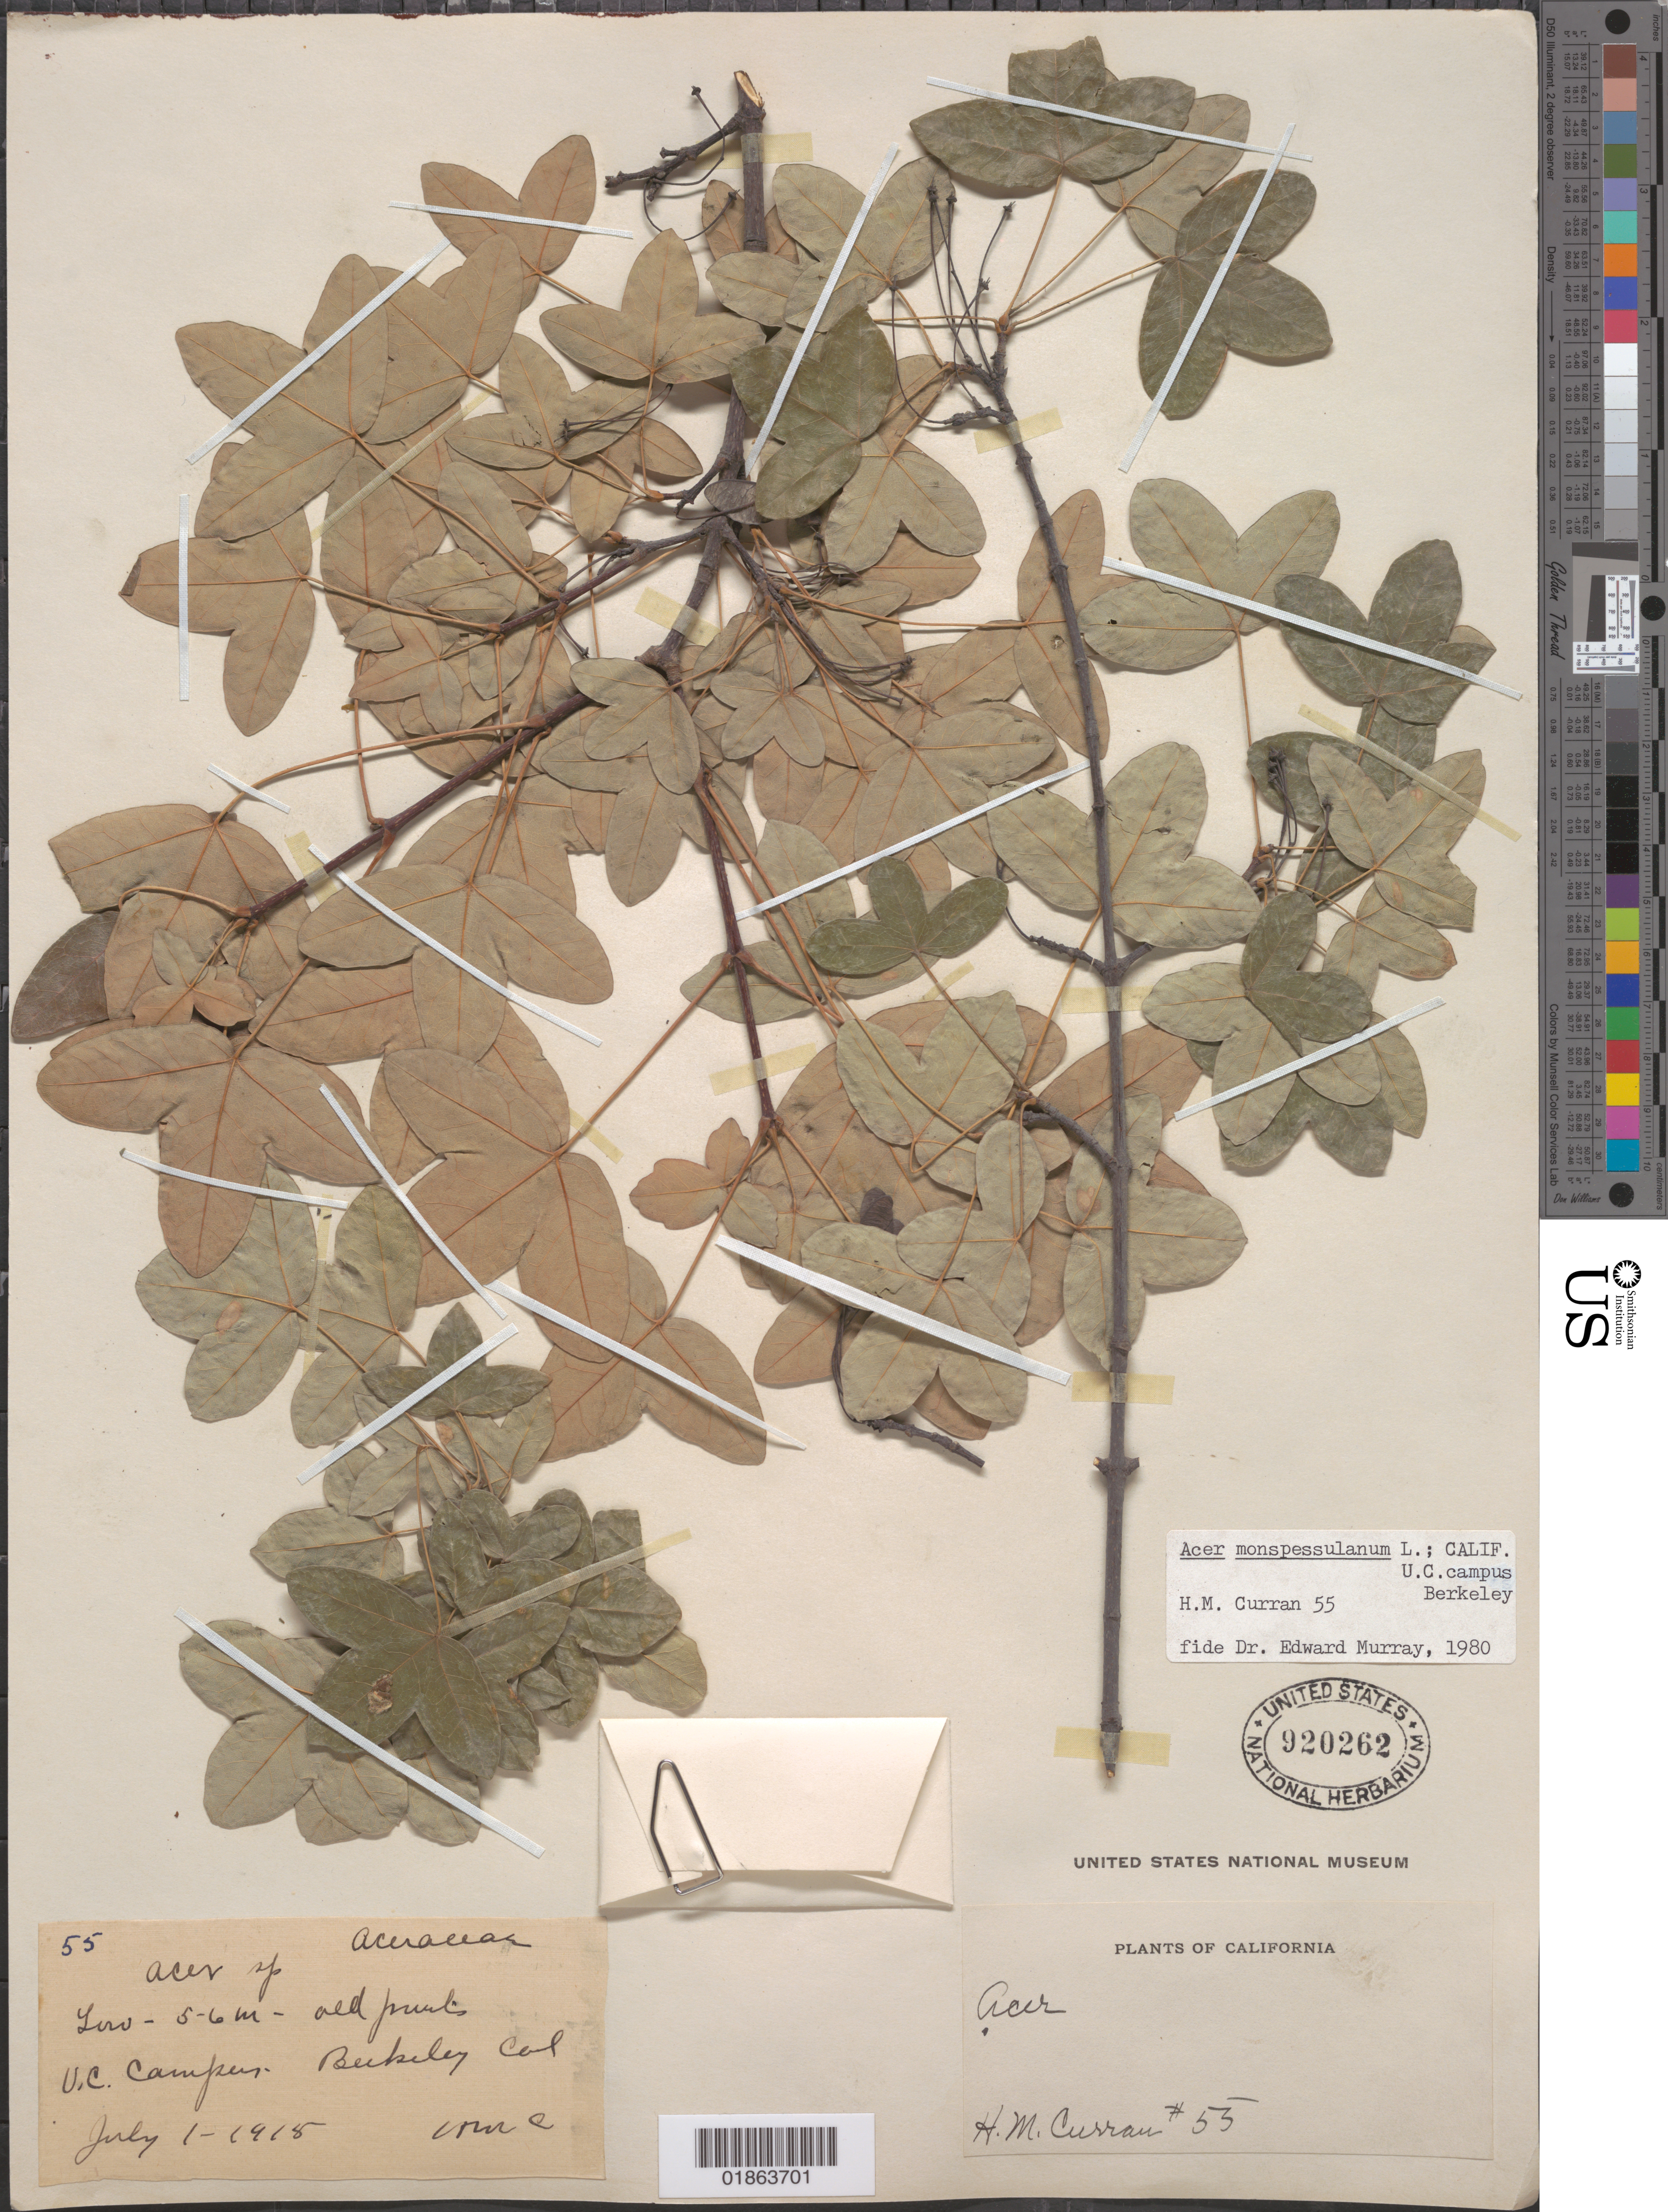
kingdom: Plantae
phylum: Tracheophyta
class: Magnoliopsida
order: Sapindales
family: Sapindaceae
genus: Acer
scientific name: Acer monspessulanum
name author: L.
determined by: Murray, Edward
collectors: H. M. Curran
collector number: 55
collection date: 1915-07-01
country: United States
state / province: California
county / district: Alameda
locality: U.C. Campus, Berkeley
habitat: Cultivated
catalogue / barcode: US 920262